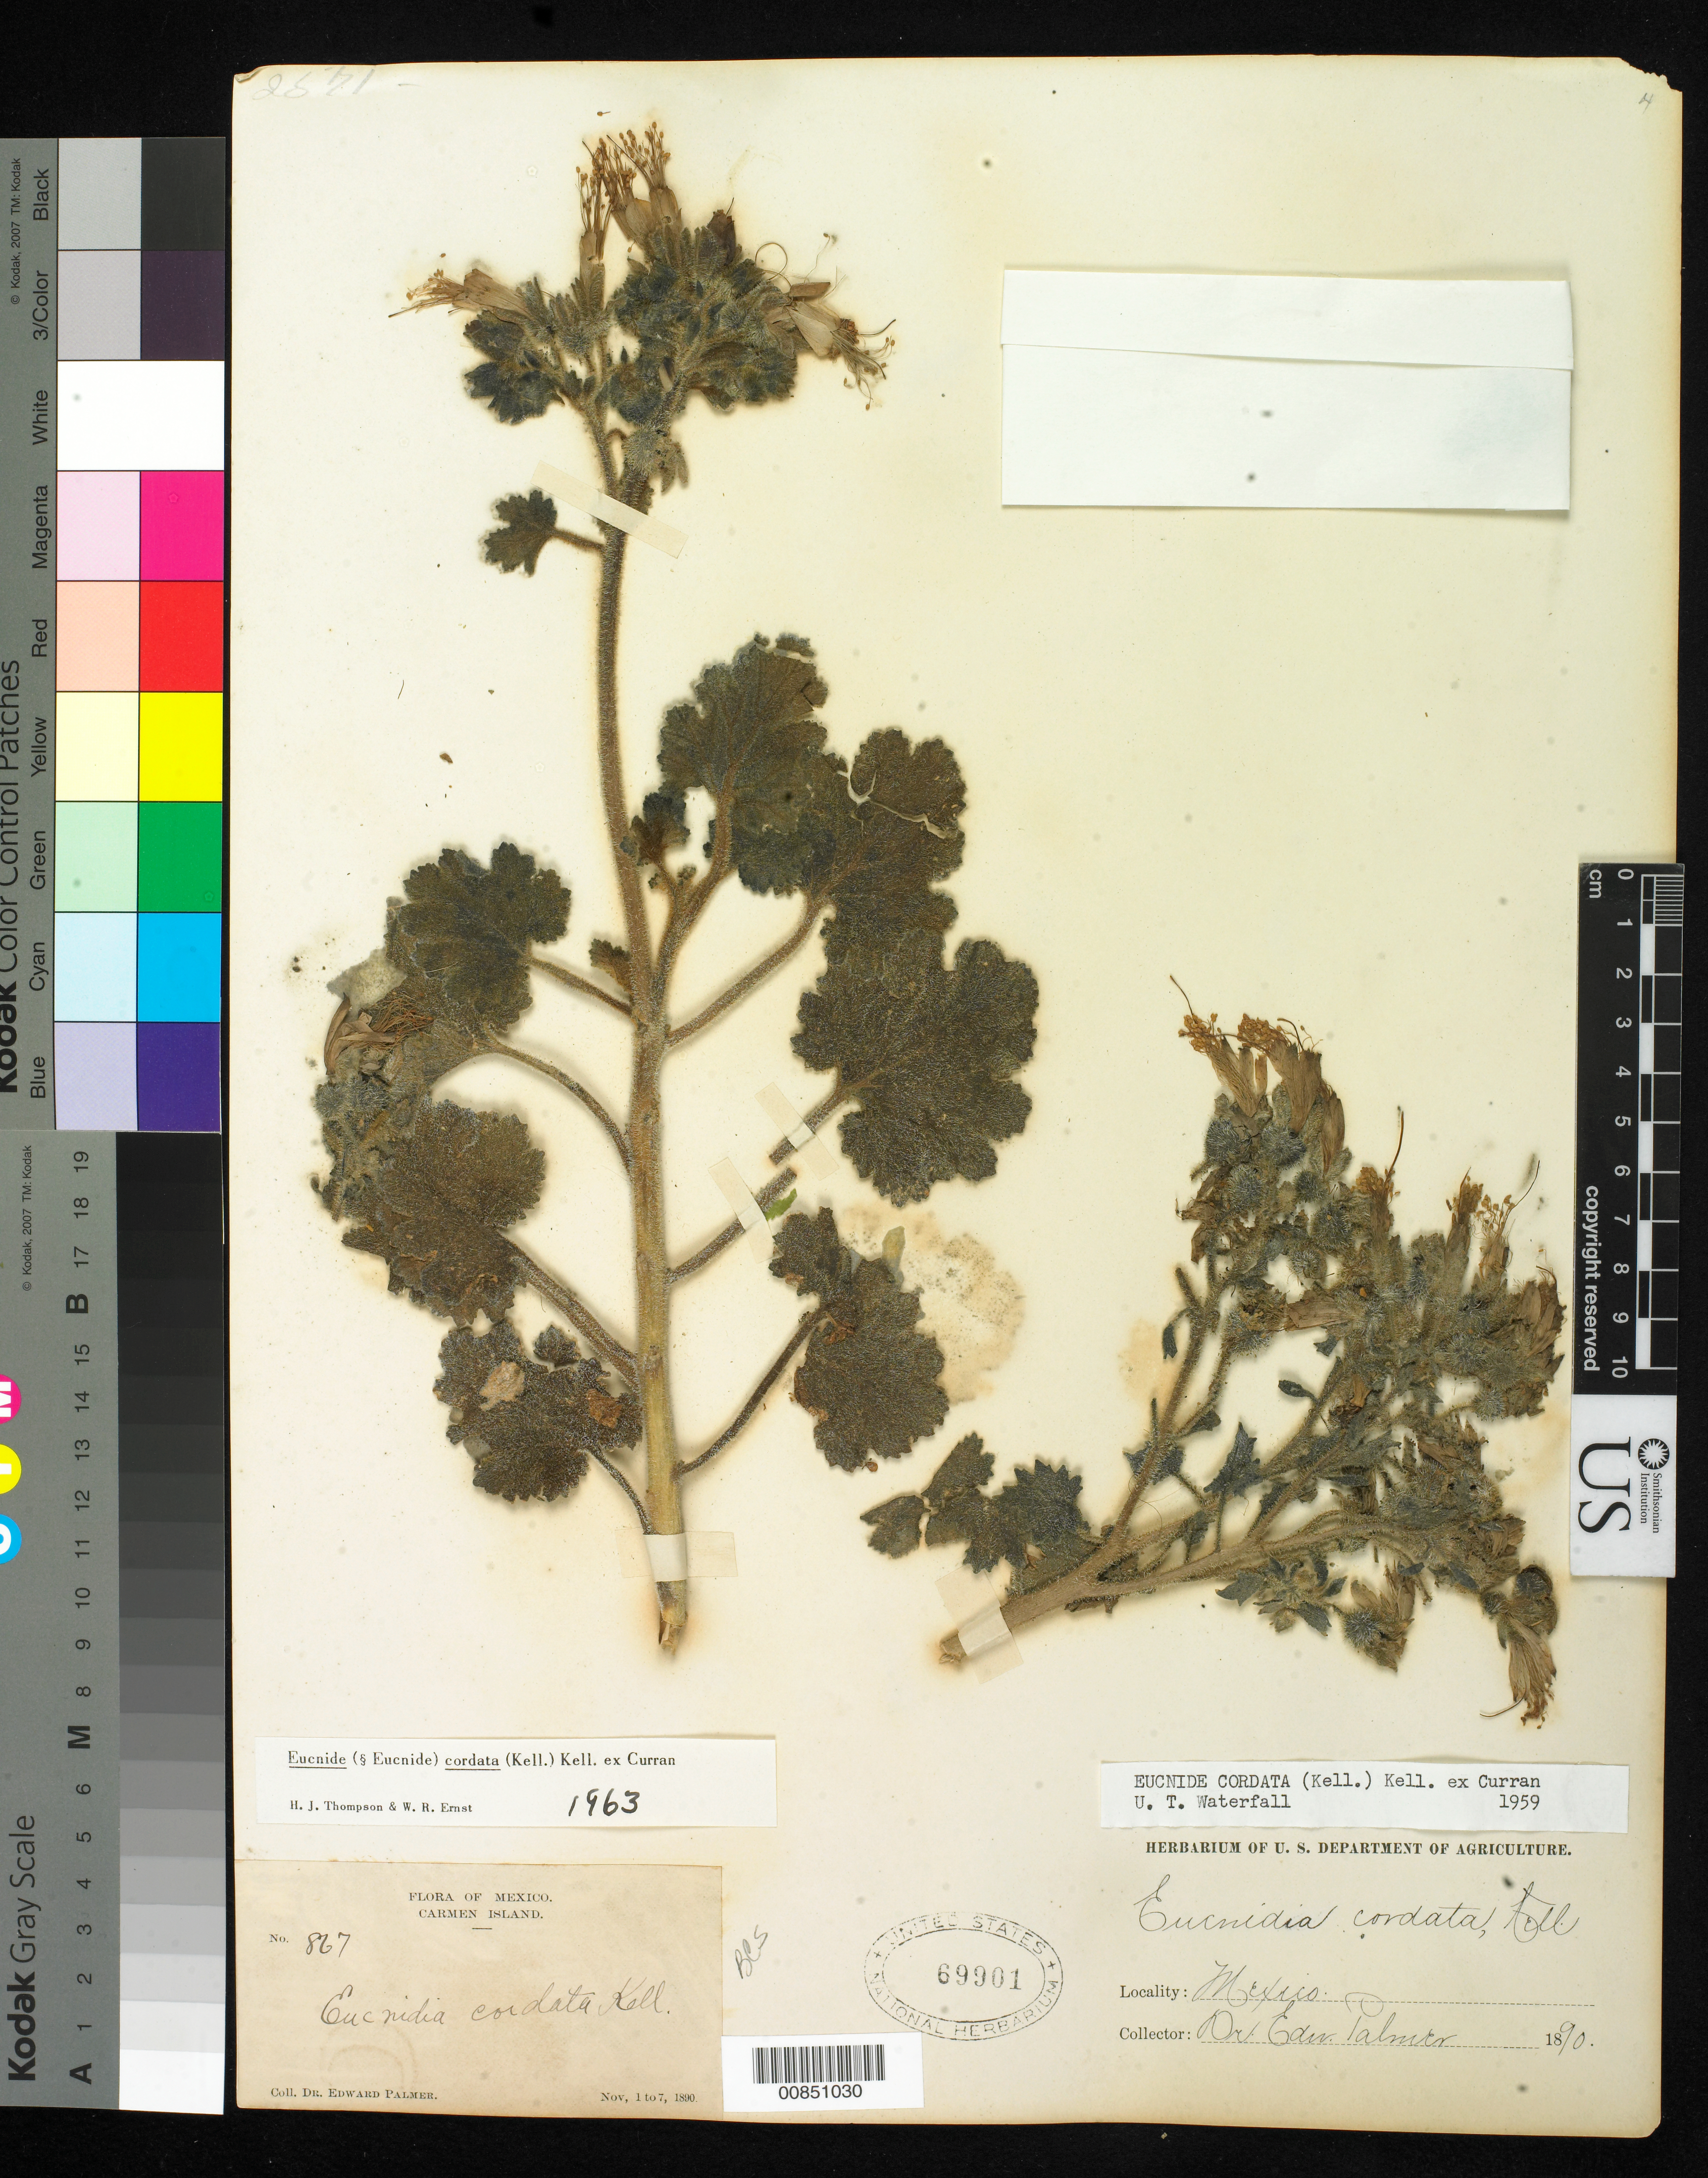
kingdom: Plantae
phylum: Tracheophyta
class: Magnoliopsida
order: Cornales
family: Loasaceae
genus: Eucnide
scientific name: Eucnide cordata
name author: (Kell.) Kellogg ex Curran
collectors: E. Palmer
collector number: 867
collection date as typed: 01 Nov 1890 to 07 Nov 1890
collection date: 1890-11-01/1890-11-07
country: Mexico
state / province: Baja California Sur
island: Carmen I.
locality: Carmen Island, Baja California Sur.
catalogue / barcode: US 69901